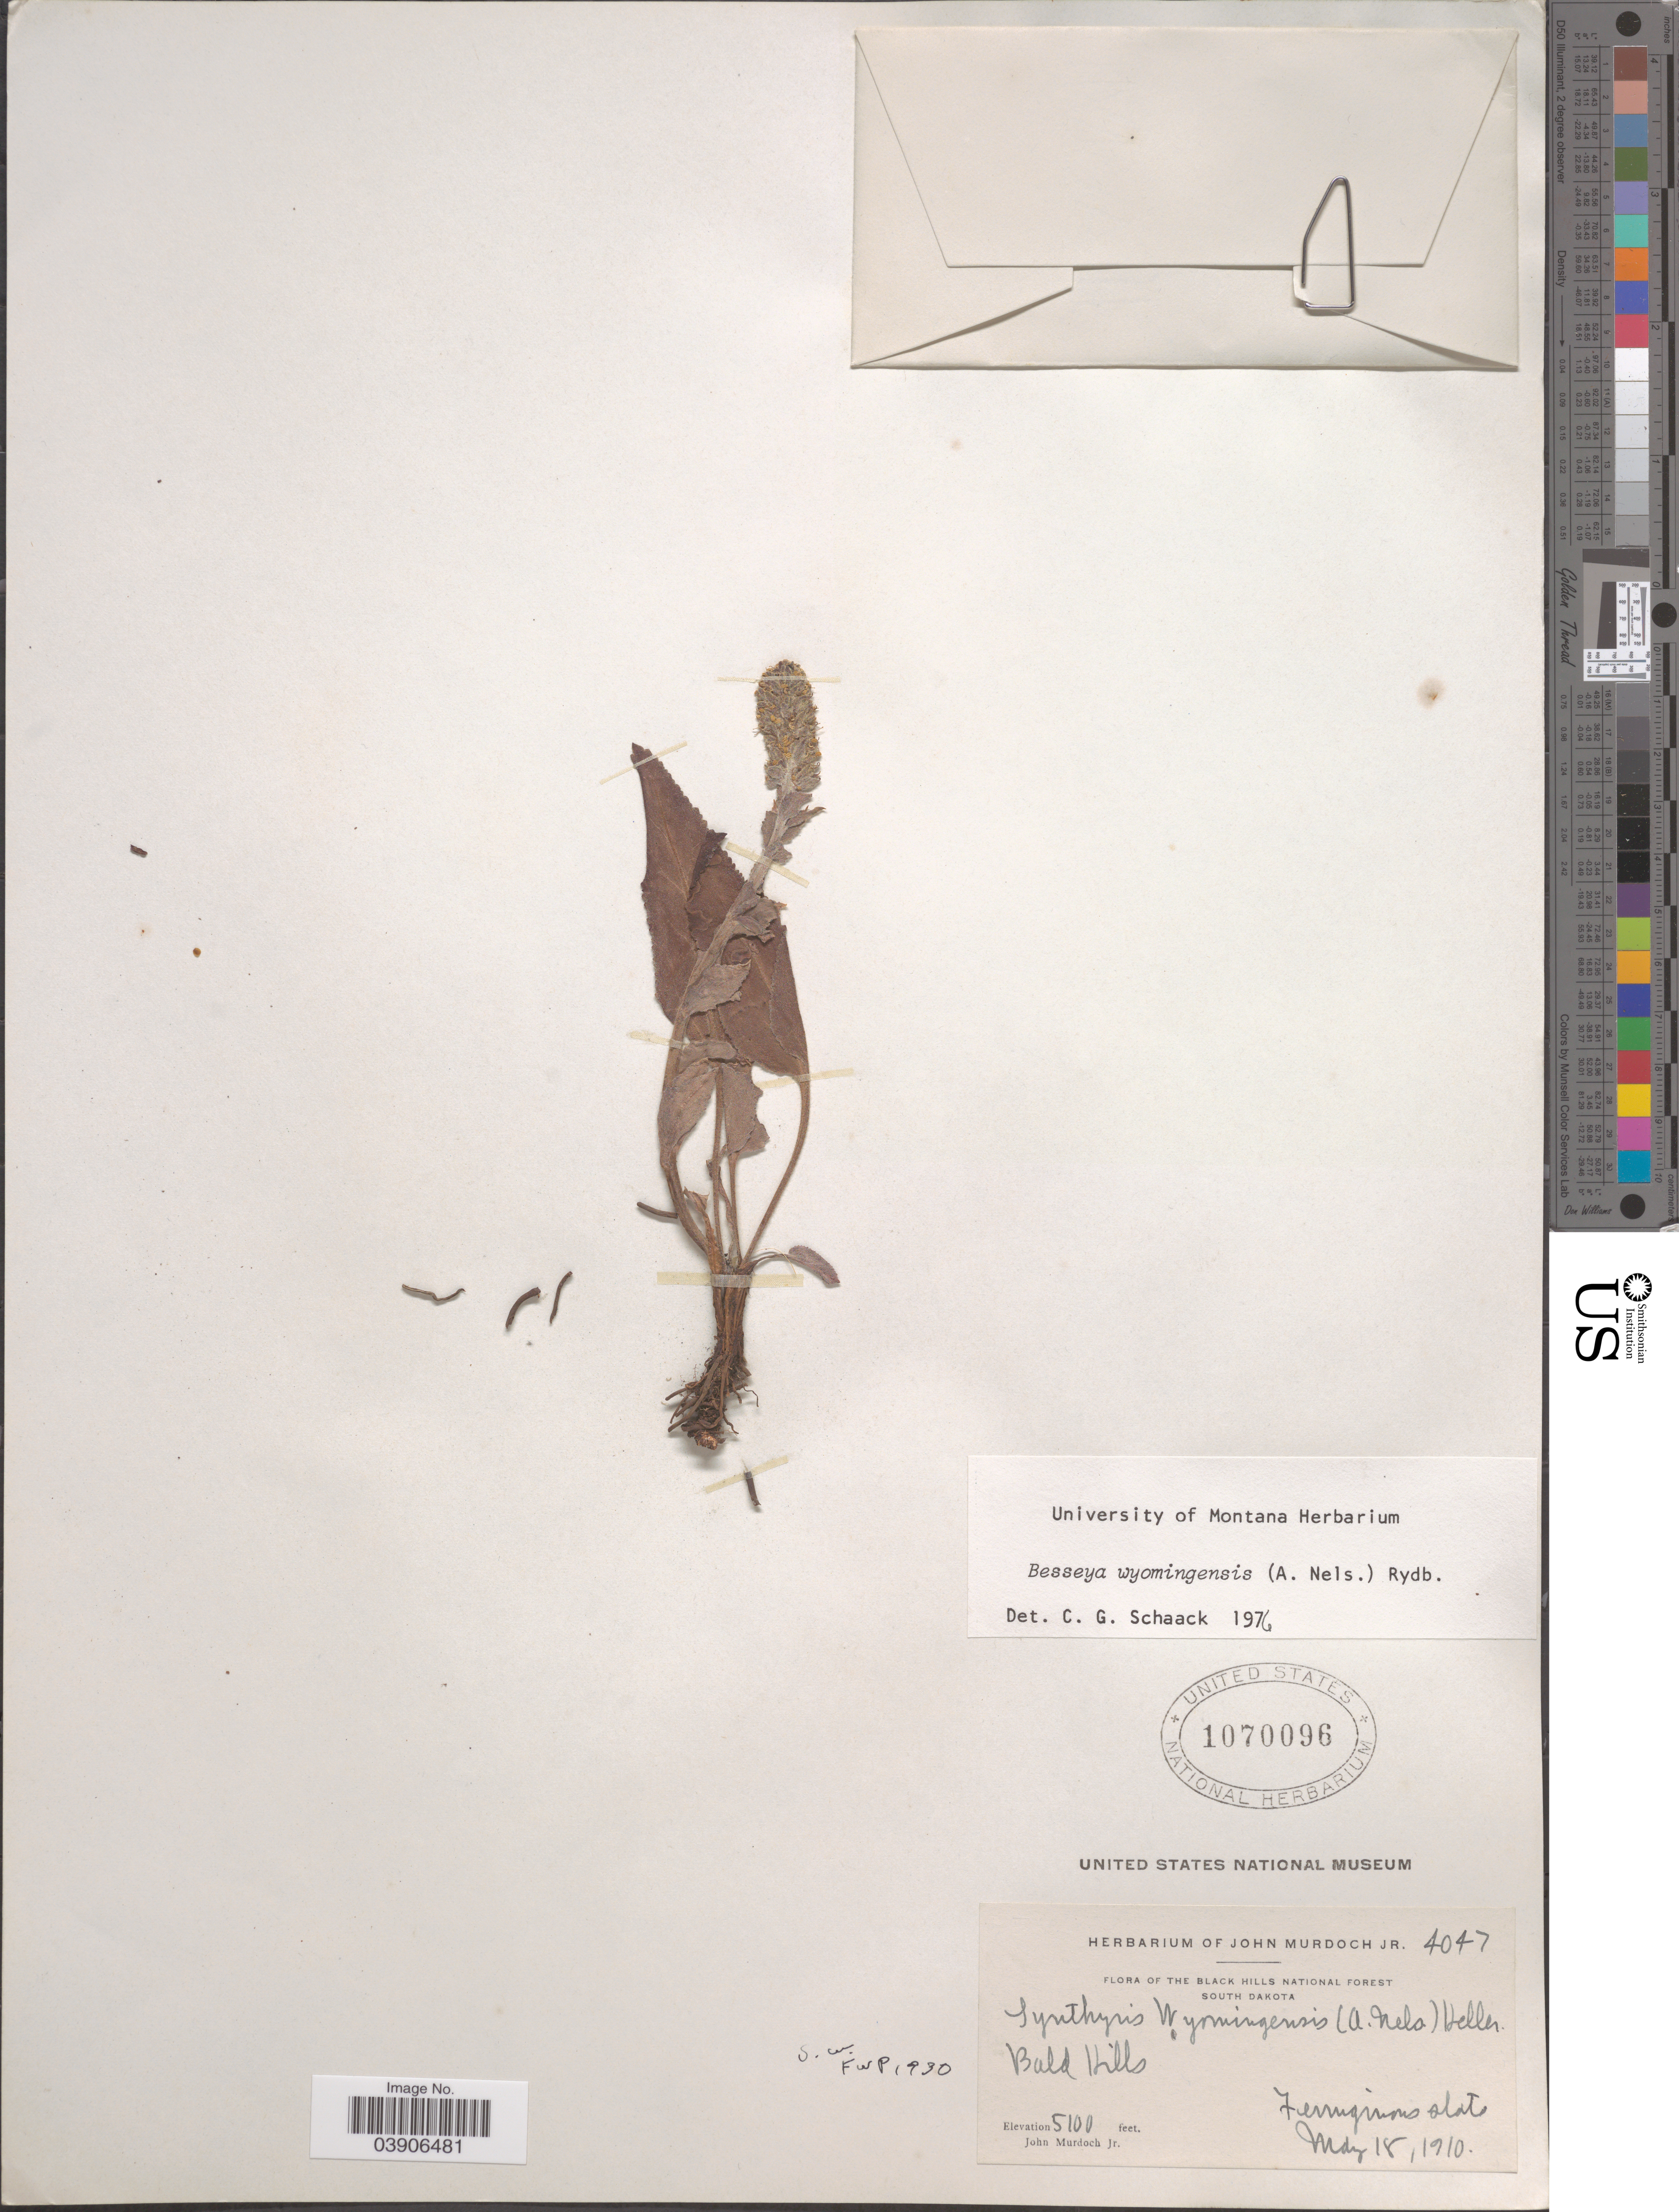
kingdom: Plantae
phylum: Tracheophyta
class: Magnoliopsida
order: Lamiales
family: Plantaginaceae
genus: Synthyris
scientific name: Synthyris wyomingensis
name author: A. Heller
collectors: J. Murdoch Jr.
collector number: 4047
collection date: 1910-05-18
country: United States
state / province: South Dakota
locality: The Black Hills National Forest. Bald Hills. Ferruginous slate.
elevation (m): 1554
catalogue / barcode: US 1070096